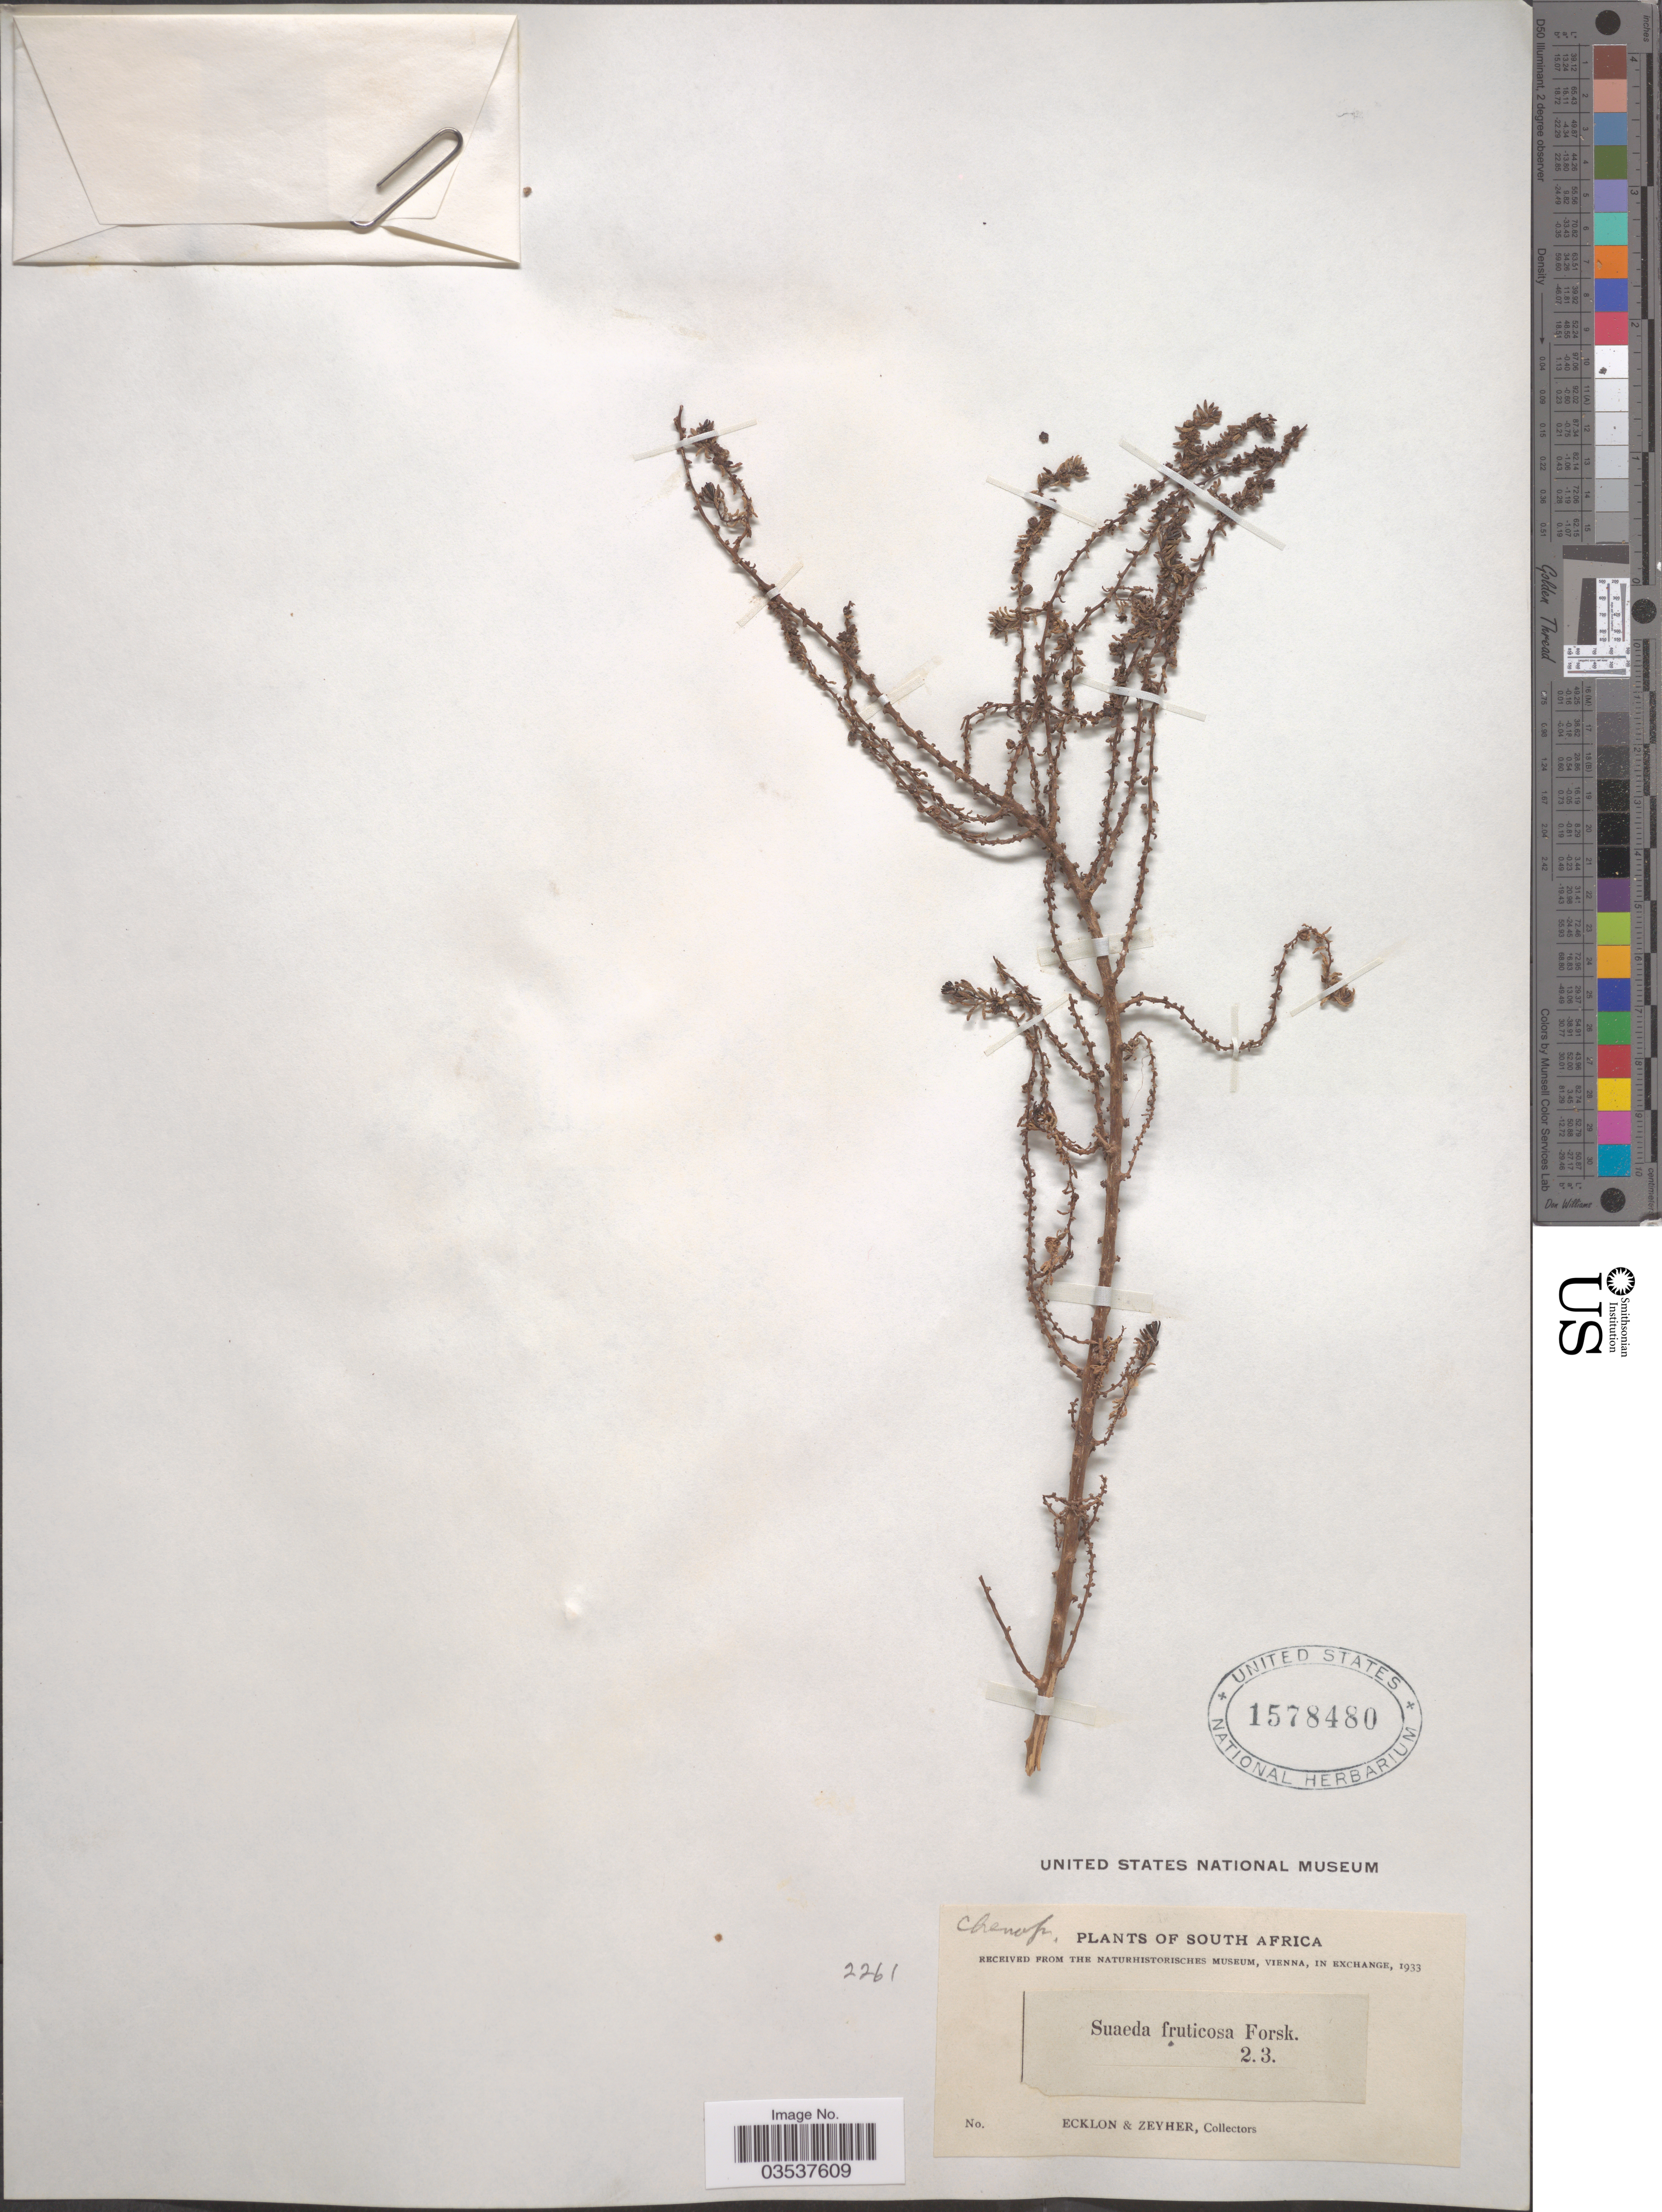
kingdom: Plantae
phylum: Tracheophyta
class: Magnoliopsida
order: Caryophyllales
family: Amaranthaceae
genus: Suaeda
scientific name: Suaeda fruticosa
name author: Forssk. ex J.F. Gmel.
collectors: -. Ecklon & -. Zeyher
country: South Africa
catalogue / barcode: US 1578480